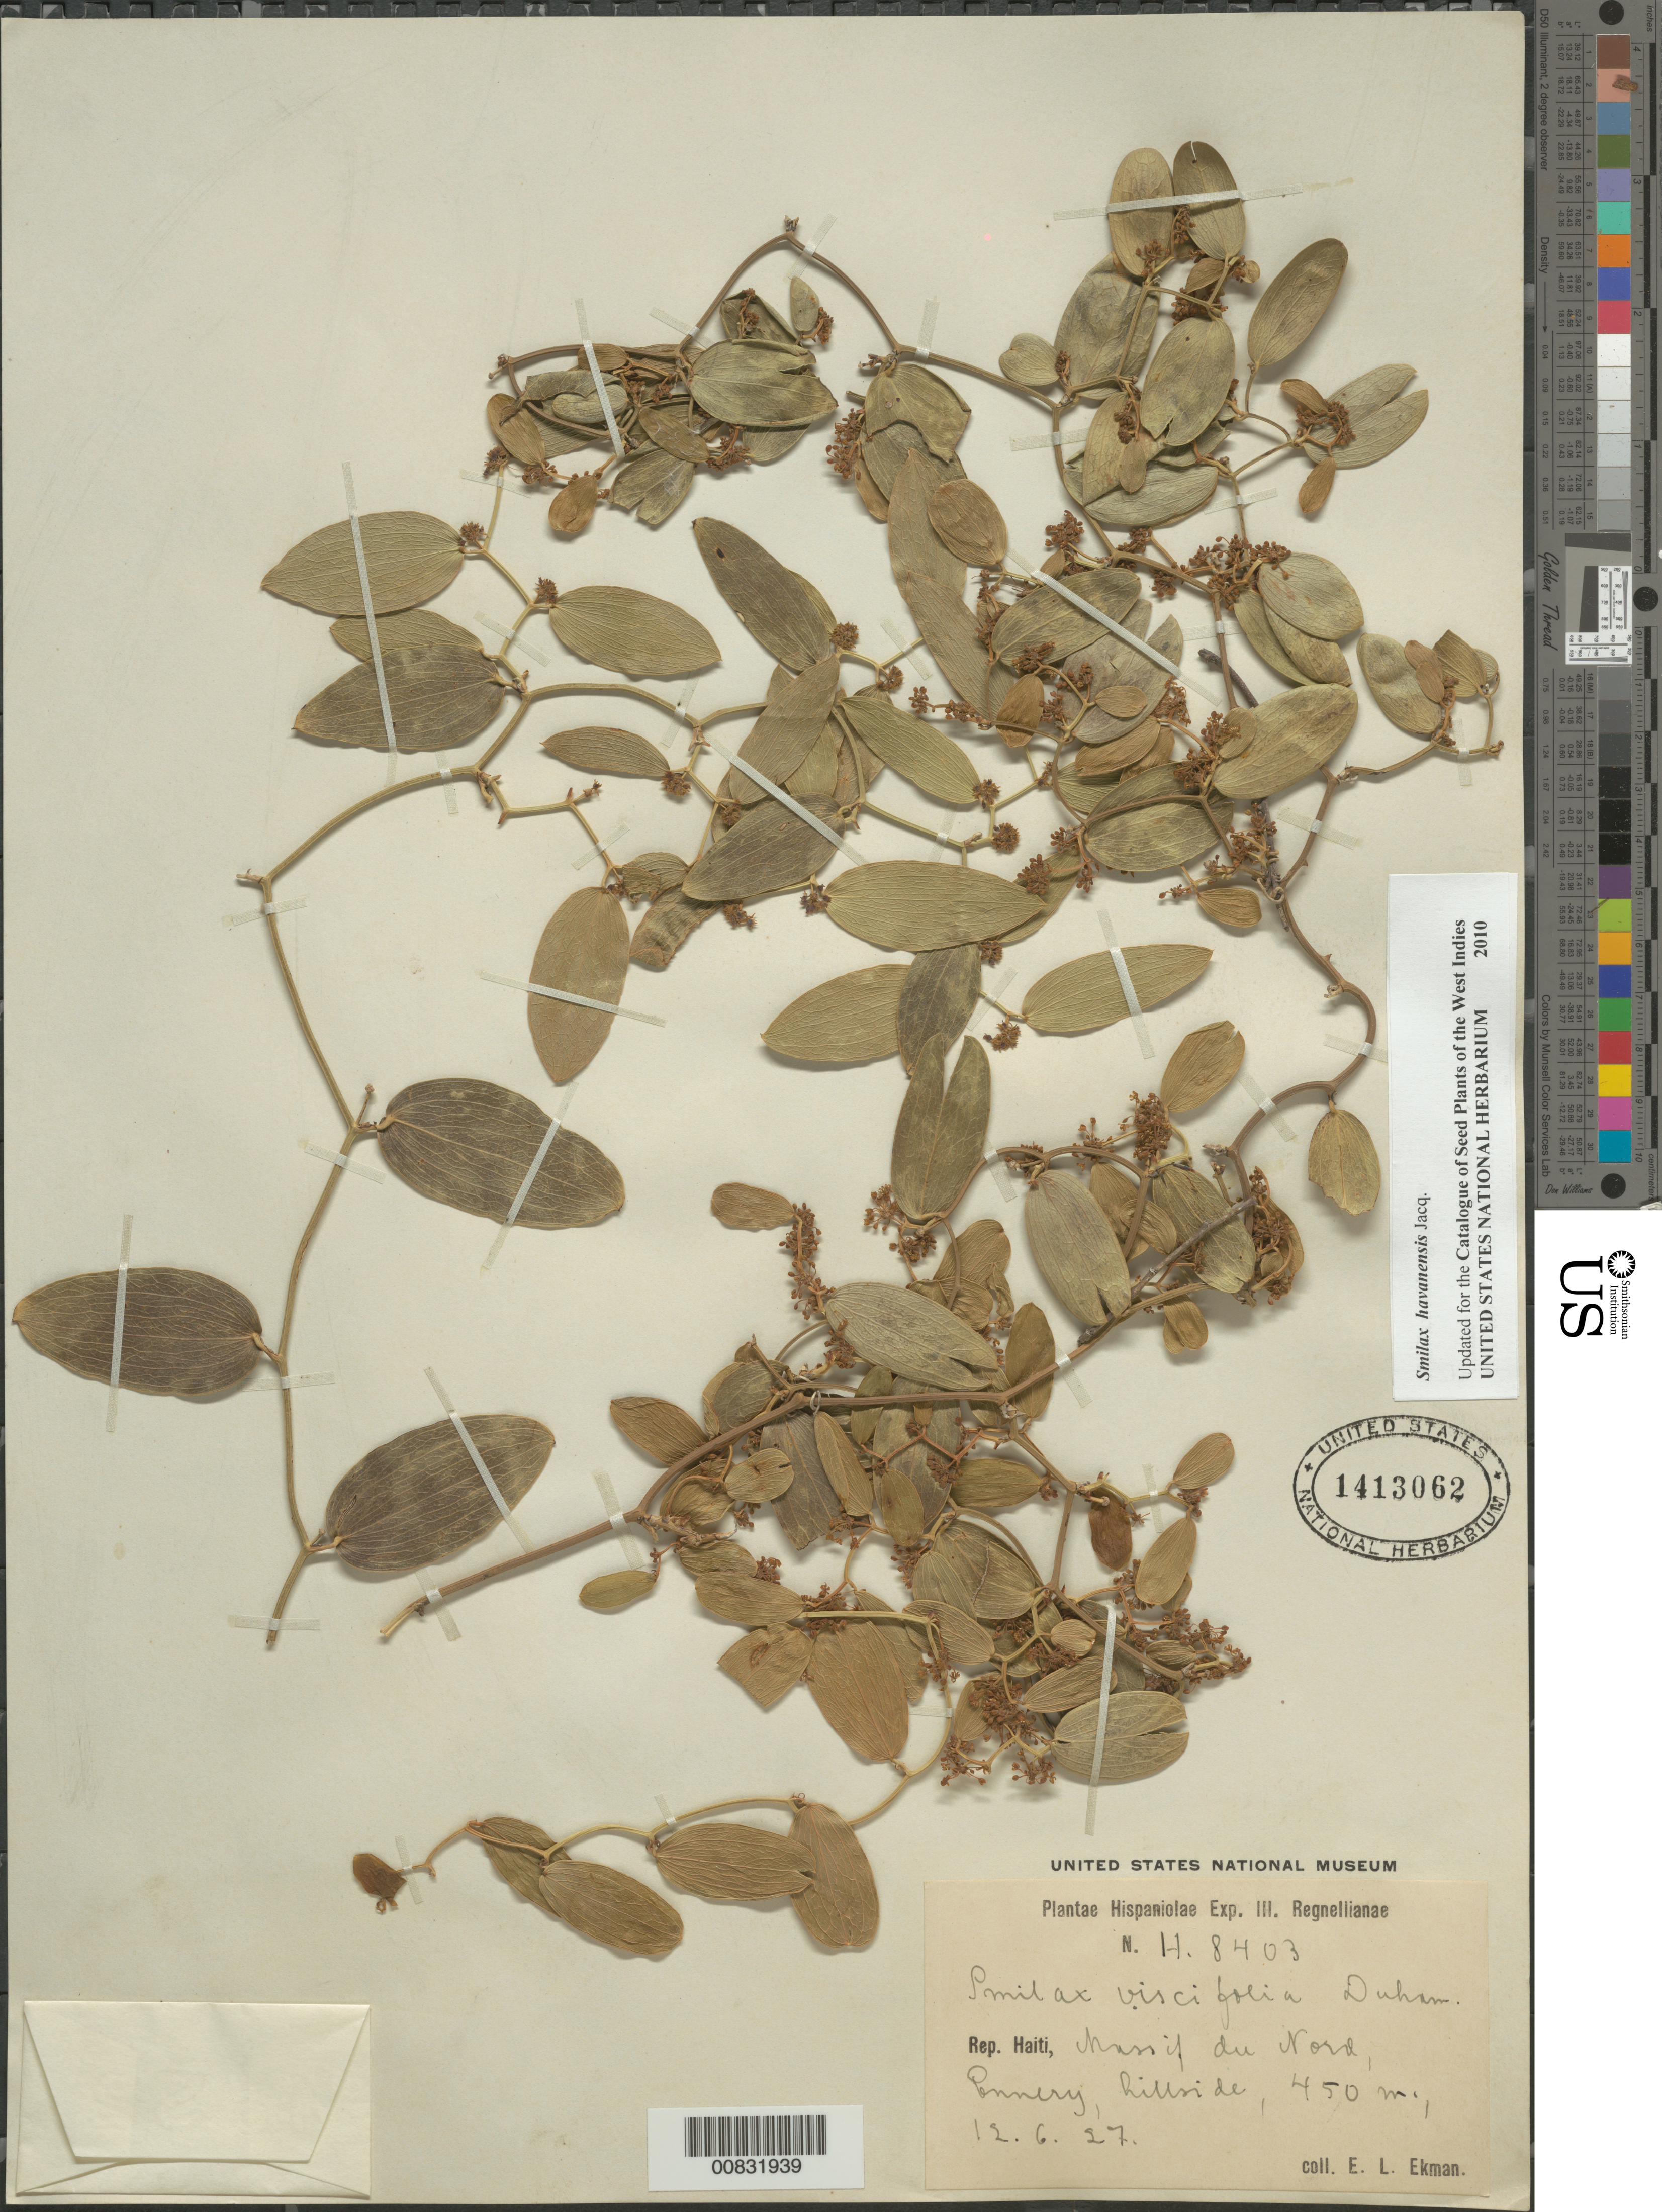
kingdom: Plantae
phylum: Tracheophyta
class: Liliopsida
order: Liliales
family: Smilacaceae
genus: Smilax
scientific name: Smilax havanensis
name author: Jacq.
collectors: E. L. Ekman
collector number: H 8403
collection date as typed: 12 Jun 1927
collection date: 1927-06-12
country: Haiti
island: Hispaniola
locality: Massif du Nord, Ennery.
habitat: Hillside.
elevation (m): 450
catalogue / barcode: US 1413062